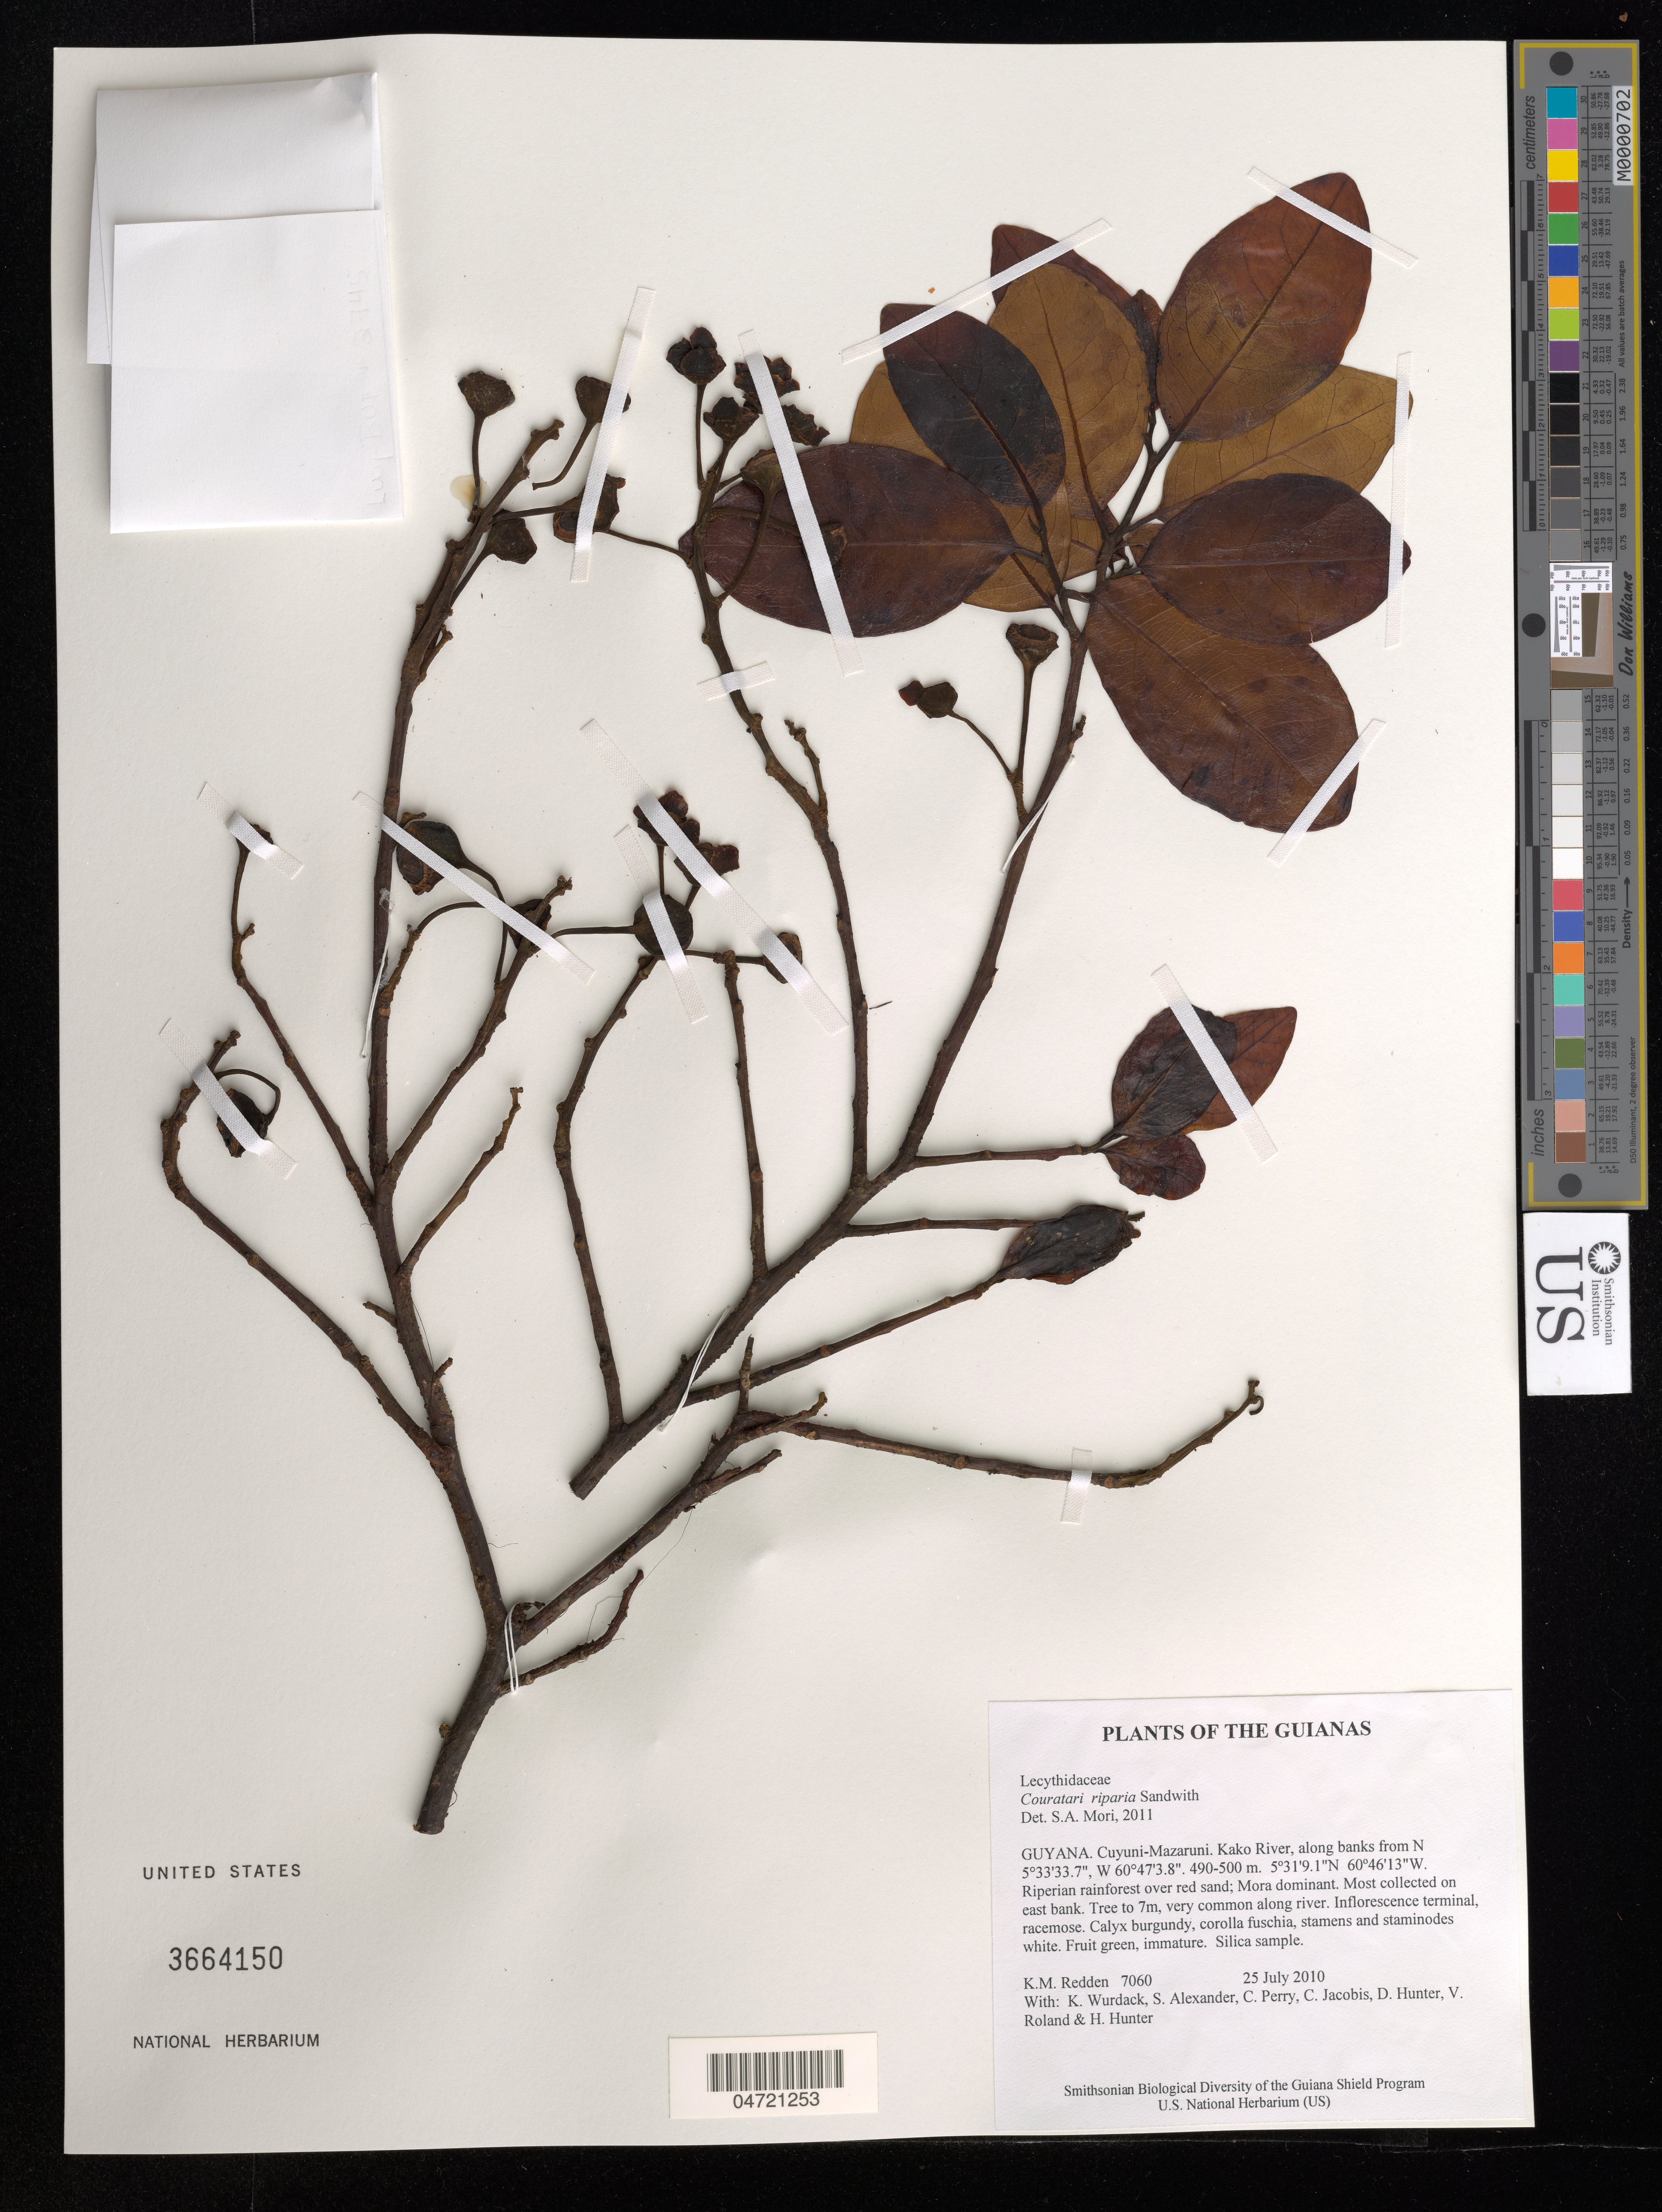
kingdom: Plantae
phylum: Tracheophyta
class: Magnoliopsida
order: Ericales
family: Lecythidaceae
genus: Couratari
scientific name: Couratari riparia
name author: Sandwith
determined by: Mori, Scott A.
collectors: K. M. Redden, K. Wurdack, S. N. Alexander, C. Perry, C. Jacobis, D. Hunter, V. Roland & H. Hunter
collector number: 7060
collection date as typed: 25 July 2010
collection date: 2010-07-25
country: Guyana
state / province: Cuyuni-Mazaruni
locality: Kako River, along banks from N 5°33'33.7", W 60°47'3.8"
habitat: Riperian rainforest over red sand; Mora dominant. Most collected on east bank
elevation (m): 490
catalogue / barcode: US 3664150